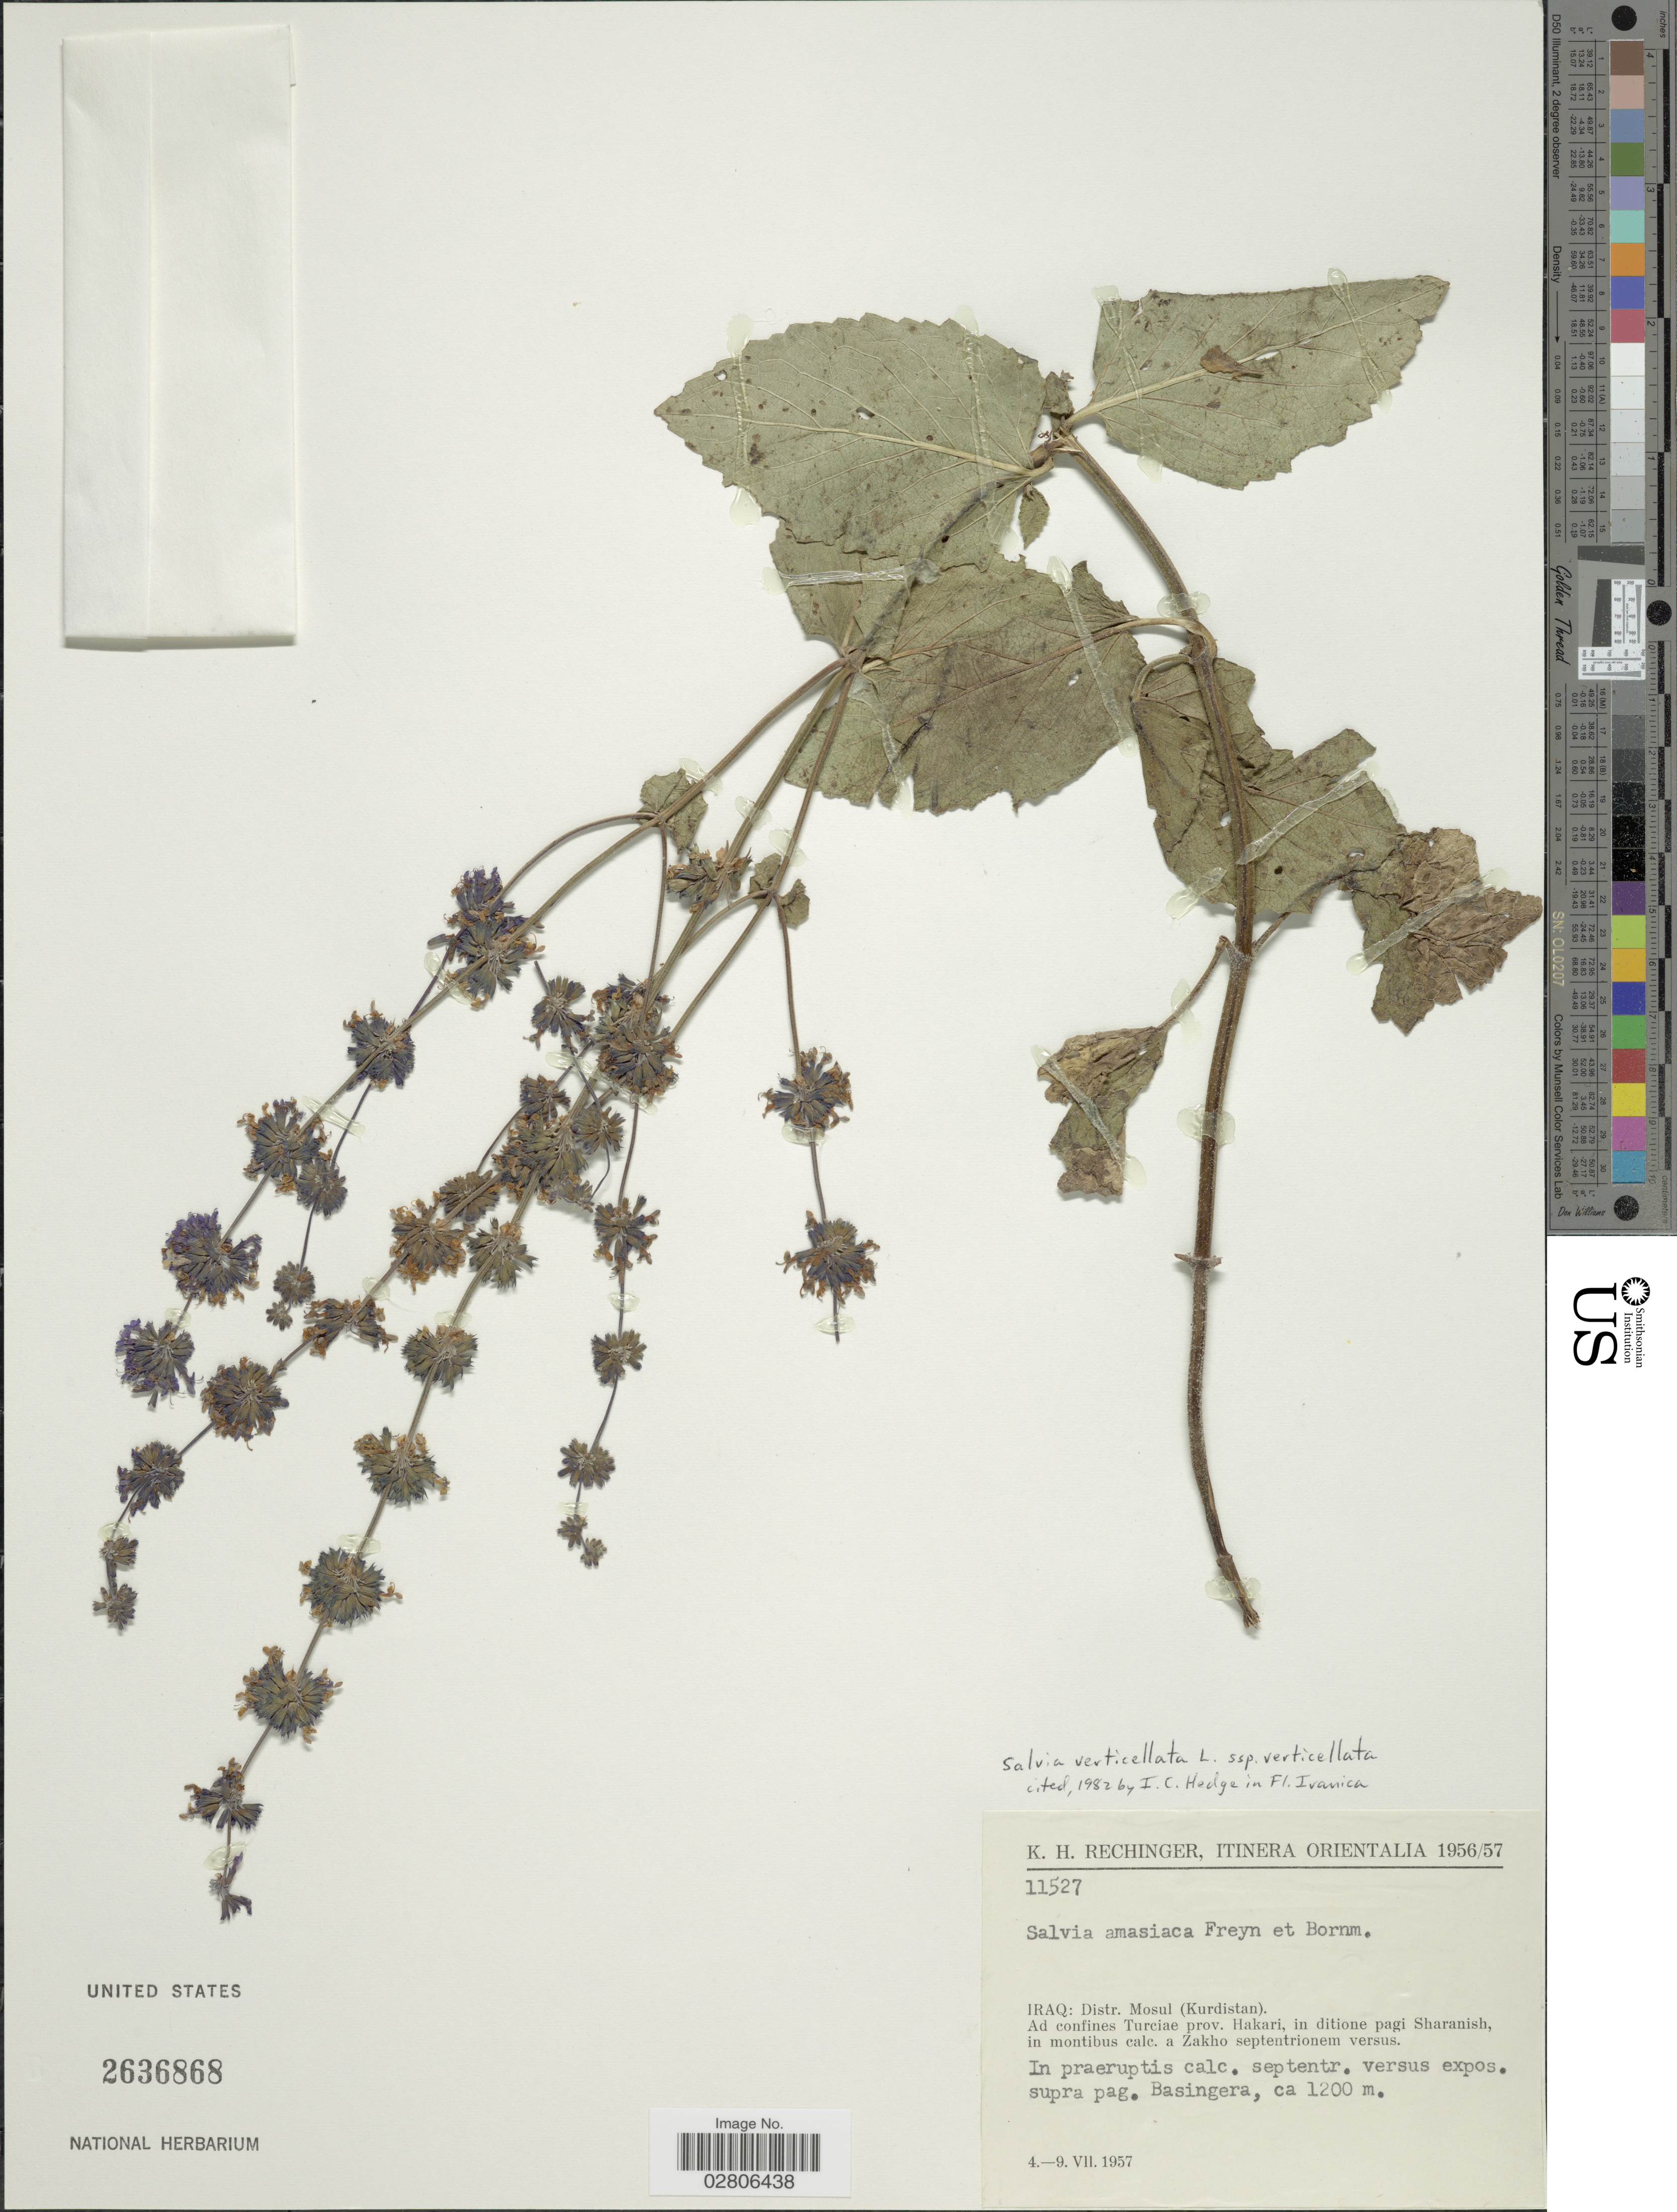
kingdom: Plantae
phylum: Tracheophyta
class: Magnoliopsida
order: Lamiales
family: Lamiaceae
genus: Salvia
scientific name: Salvia verticillata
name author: L.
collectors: K. H. Rechinger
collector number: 11527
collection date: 1957-07-04/1957-07-09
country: Iraq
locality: Itinera Orientalia. Distr. Mosul (Kurdistan). Ad confines Turciae prov. Hakari, in ditione pagi Sharanish, in montibus calc. a Zakho septentrionem versus. Supra pag. Basingera.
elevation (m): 1200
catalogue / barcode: US 2636868